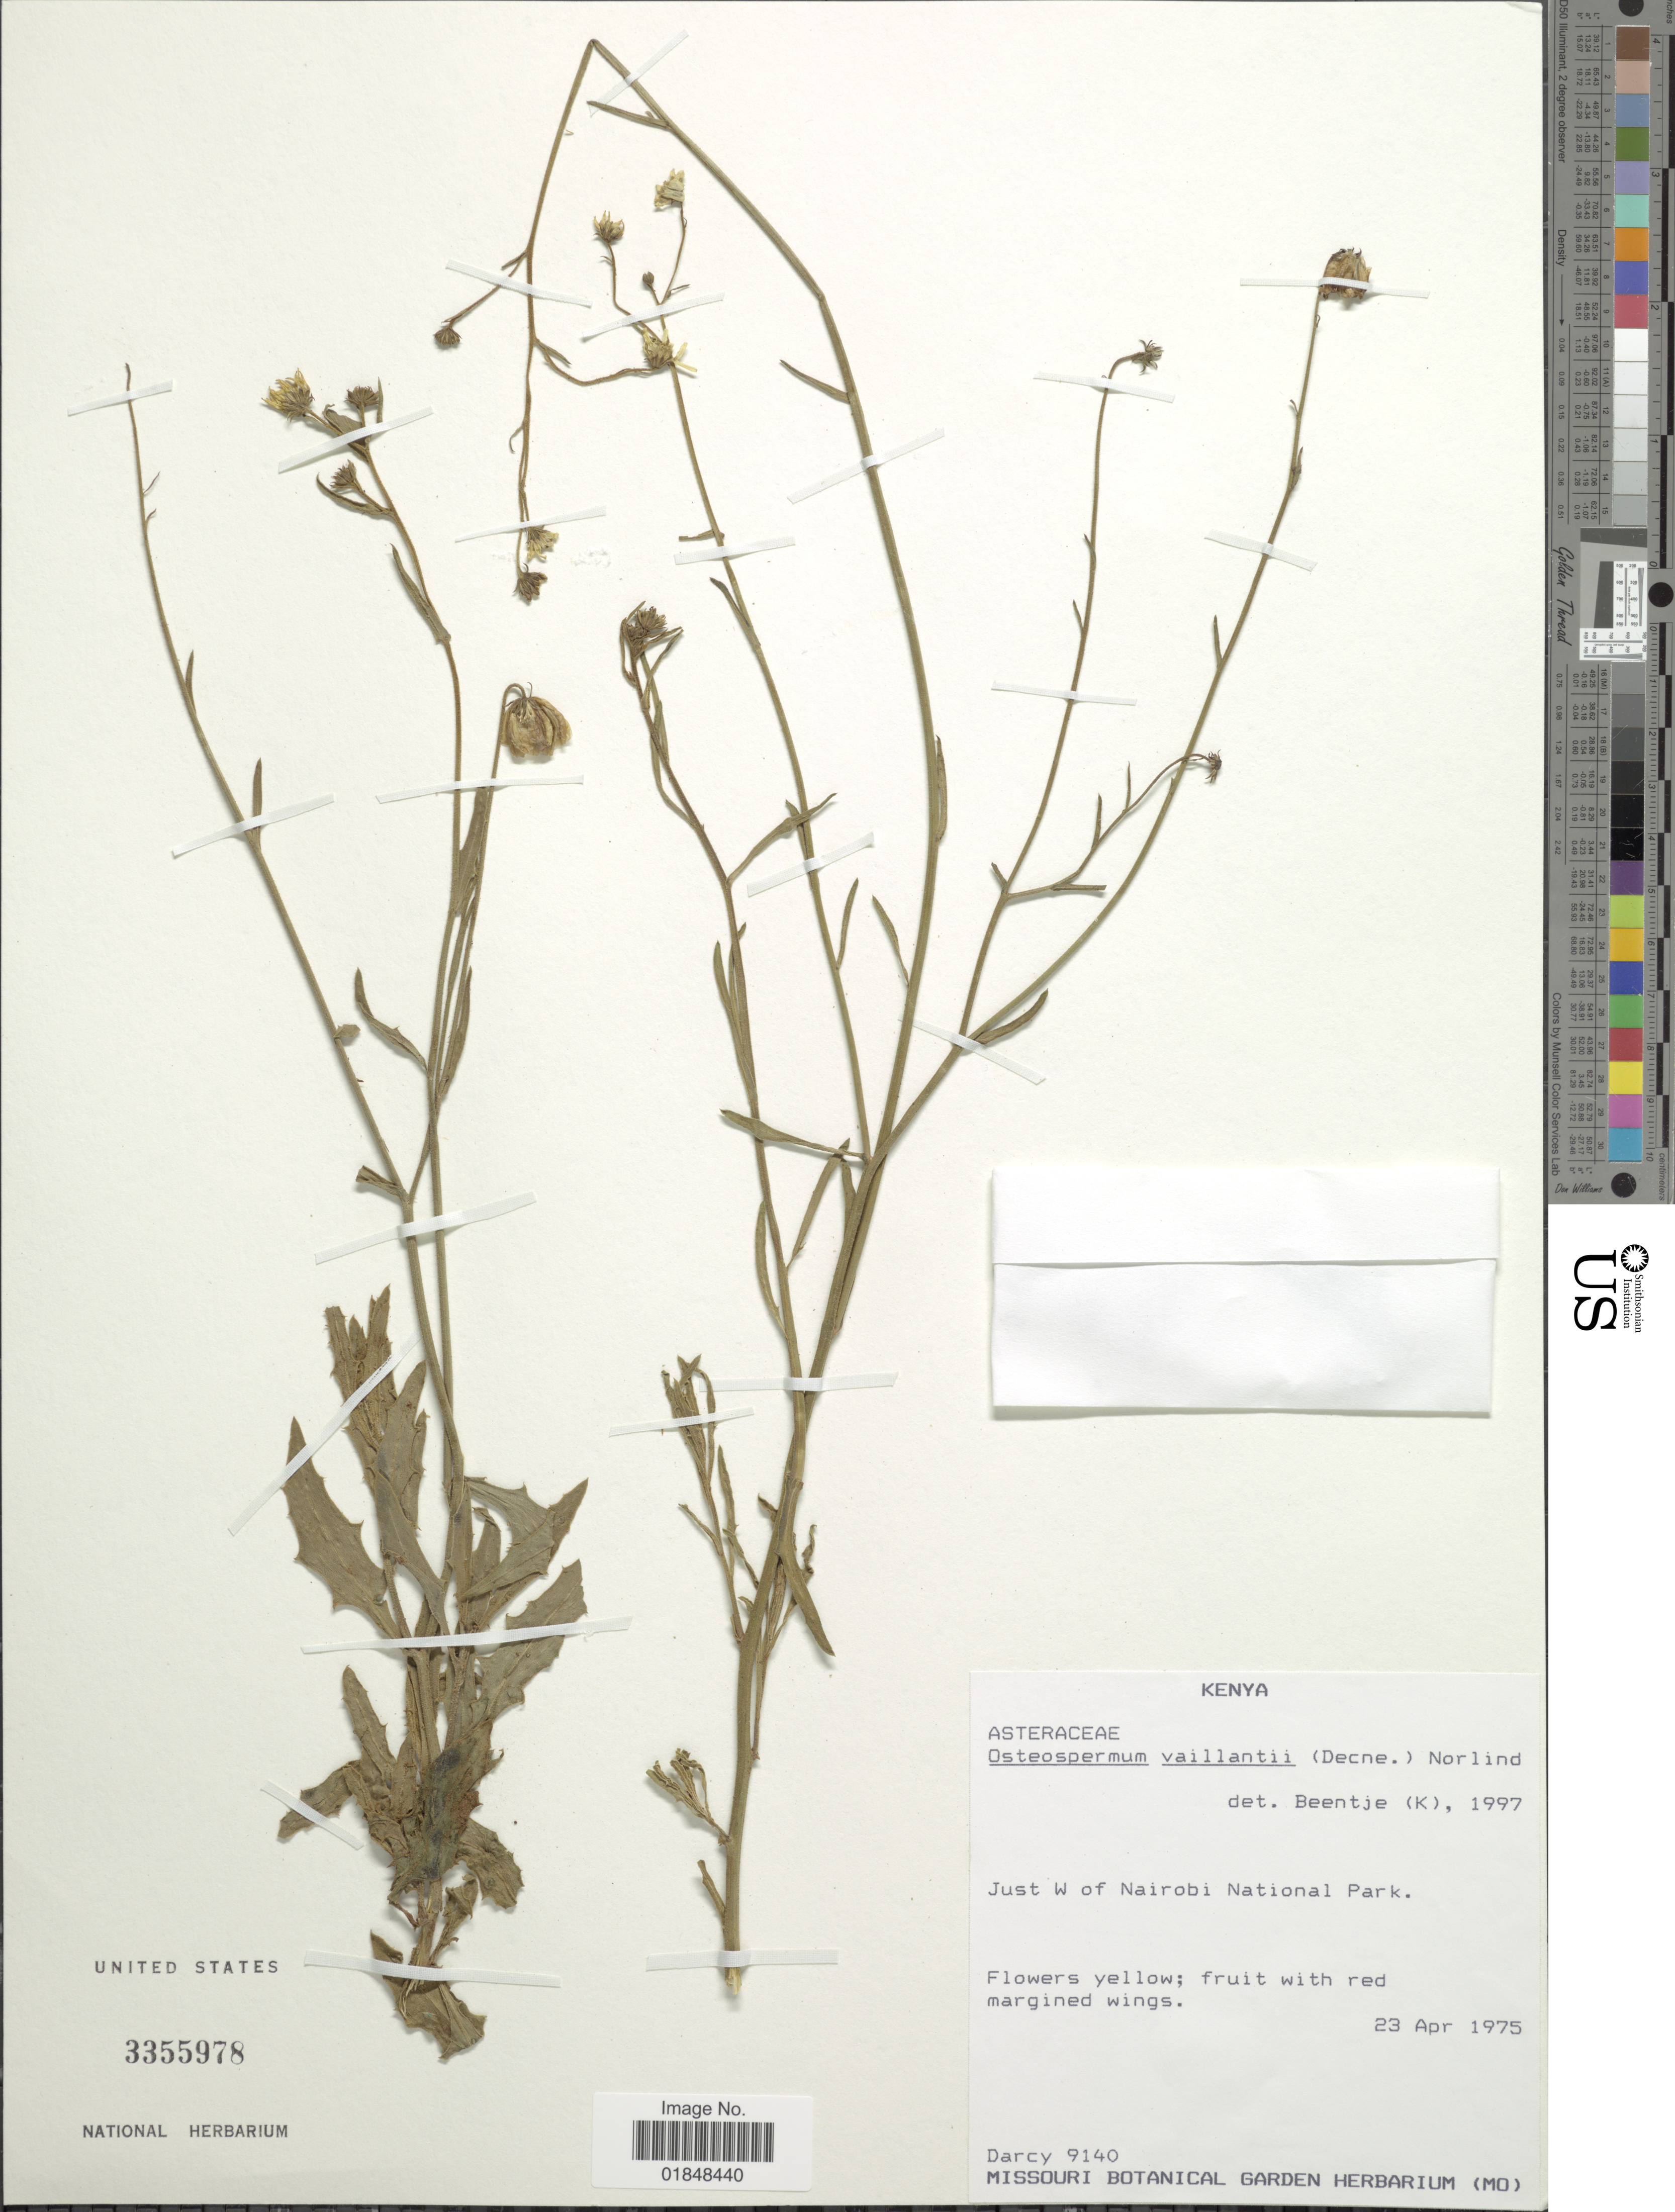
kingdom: Plantae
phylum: Tracheophyta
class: Magnoliopsida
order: Asterales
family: Asteraceae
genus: Osteospermum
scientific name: Osteospermum vailantii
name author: (Decne.) Norl.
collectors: Darcy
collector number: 9140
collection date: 1975-04-23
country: Kenya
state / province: Nairobi Area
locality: Just W of Nairobi National Park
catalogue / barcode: US 3355978